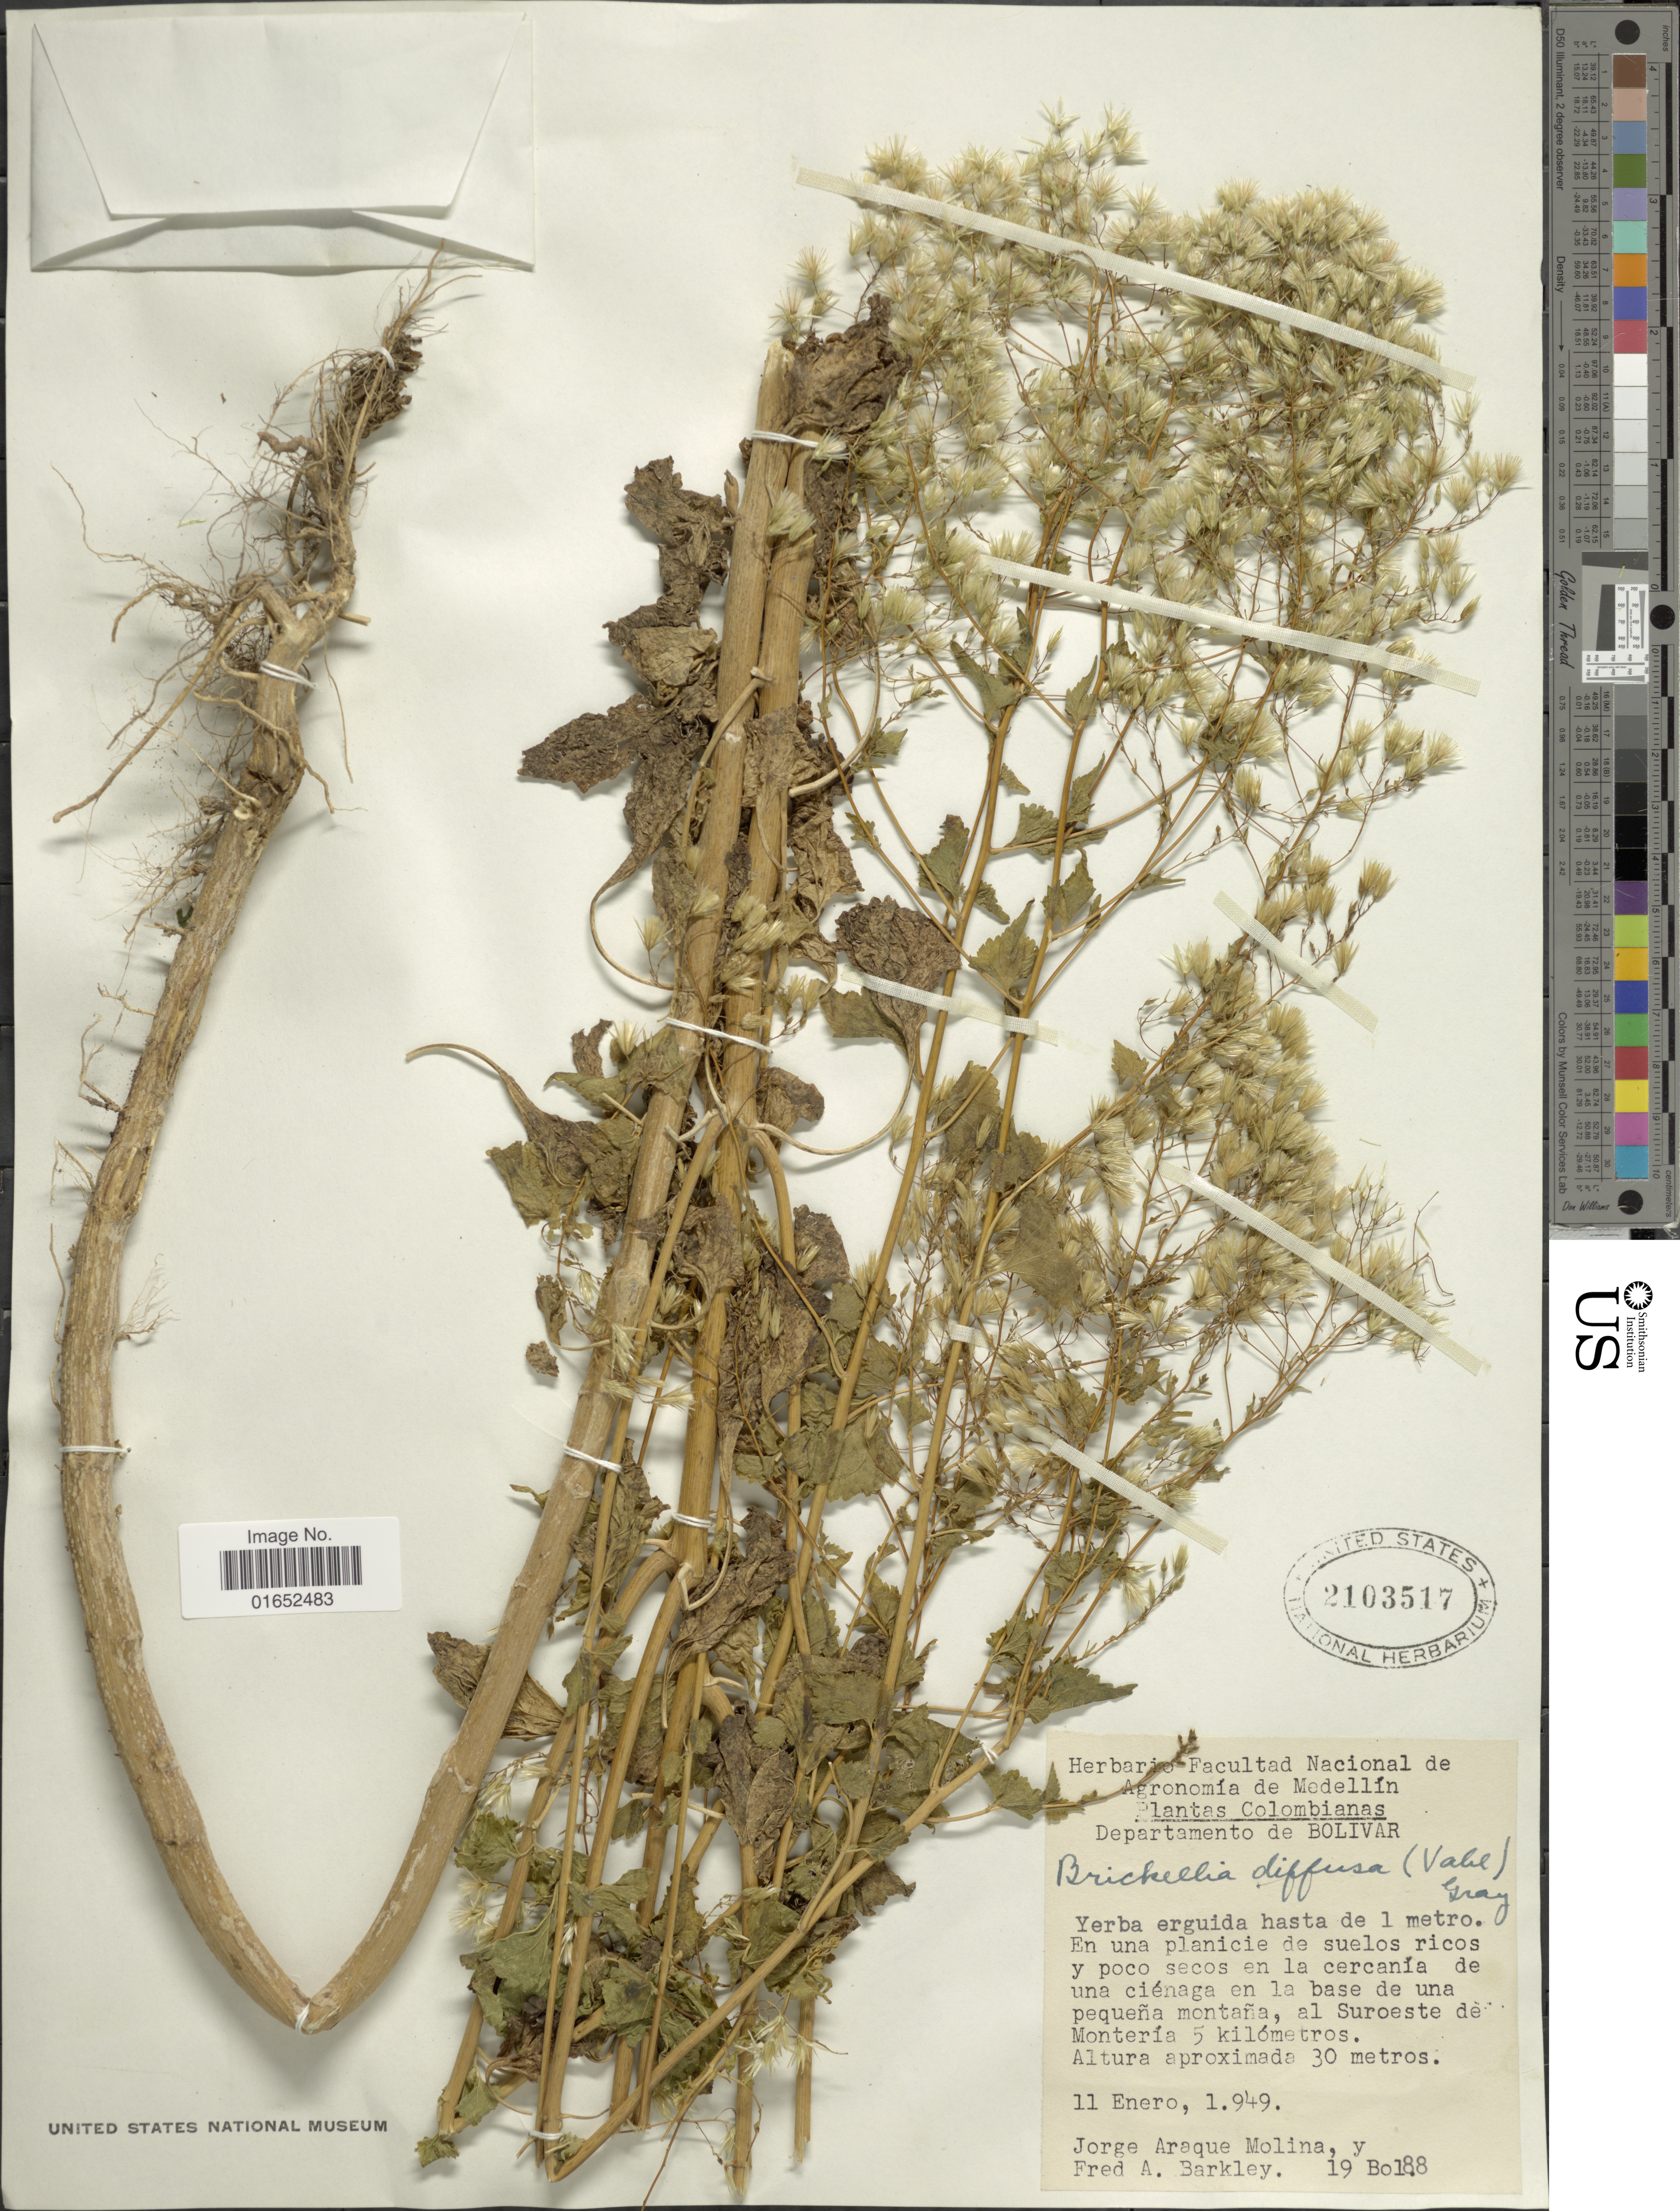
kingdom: Plantae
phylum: Tracheophyta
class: Magnoliopsida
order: Asterales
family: Asteraceae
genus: Brickellia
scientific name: Brickellia diffusa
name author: (Vahl) A. Gray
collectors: J. A. Molina & F. A. Barkley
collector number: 19Bo188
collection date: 1949-01-11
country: Colombia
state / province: Bolívar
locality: Departamento de Bolivar, En una planicie de suelos ricos y poco secos en la cercania de una ciénaga en la base de una pequeña montaña, al Suroeste de Monteria 5 kilometros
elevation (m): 30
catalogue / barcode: US 2103517